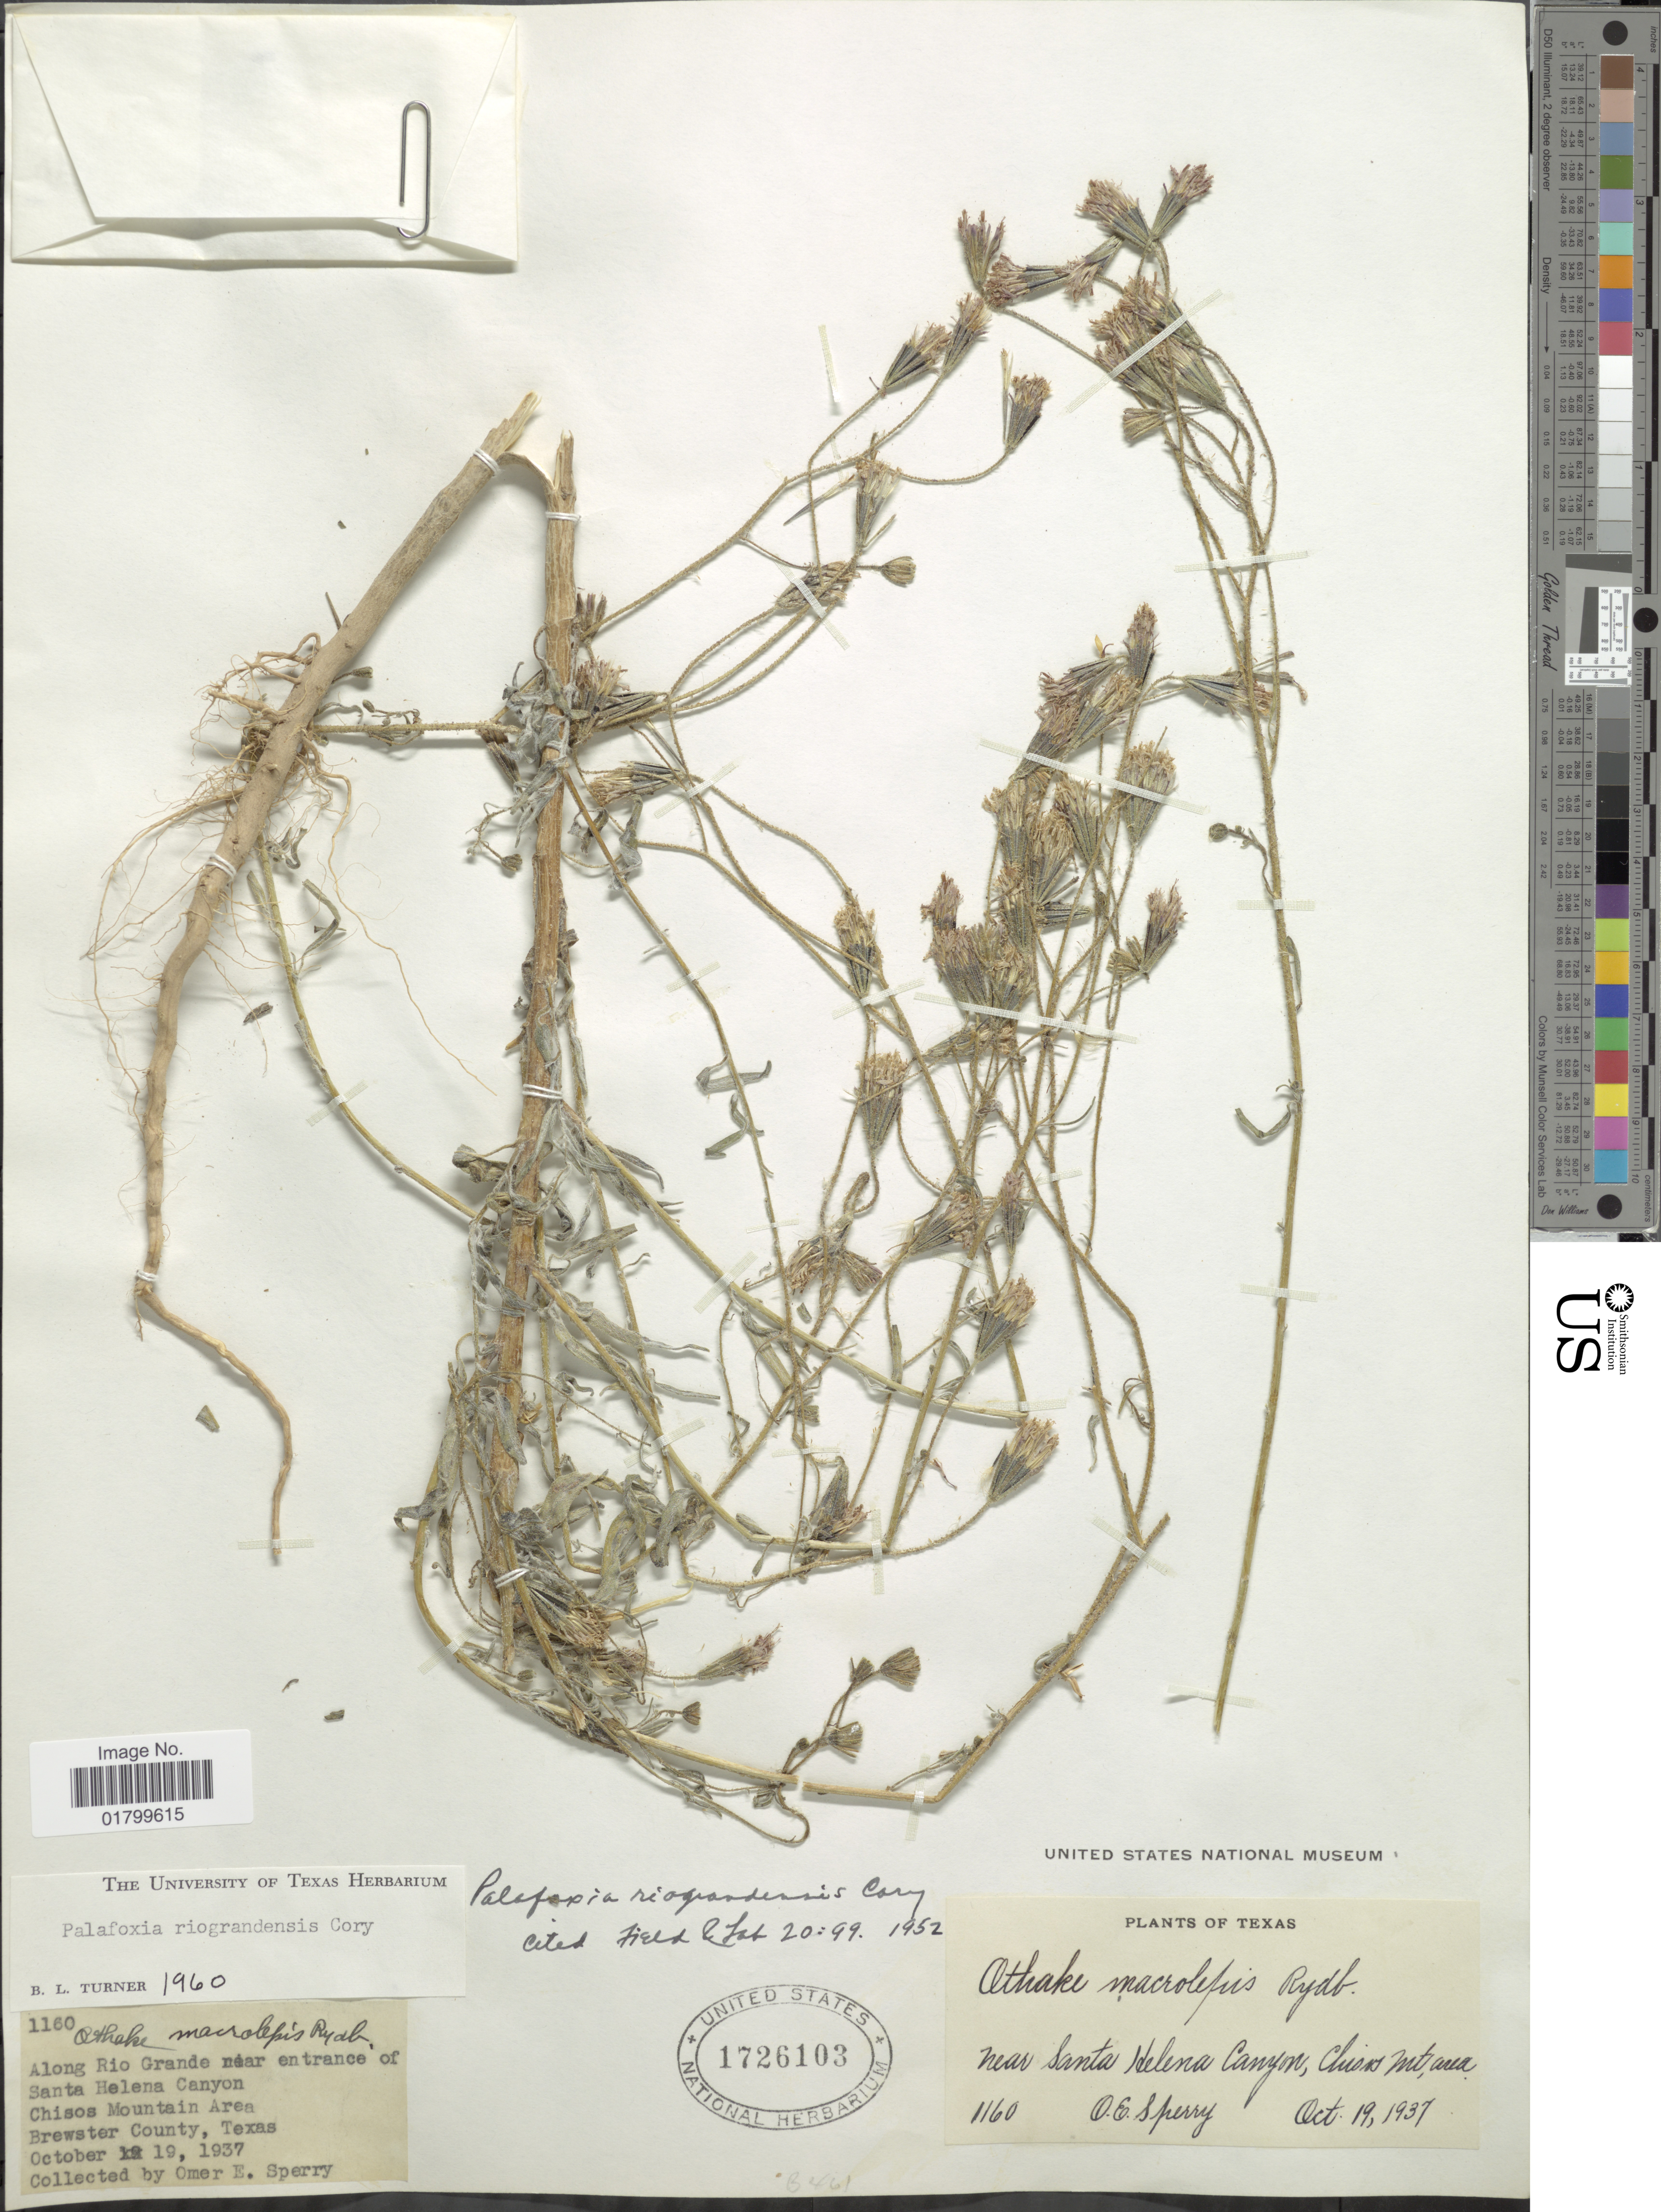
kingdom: Plantae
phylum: Tracheophyta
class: Magnoliopsida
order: Asterales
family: Asteraceae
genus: Palafoxia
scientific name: Palafoxia riograndensis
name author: Cory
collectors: O. E. Sperry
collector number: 1160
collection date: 1937-10-19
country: United States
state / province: Texas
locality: Near Santa Helena Canyon, Chisos Mt. Area, Along Rio Grande near entrance of Santa Helena Canyon, Chisos Mountain Area, Brewster County, Texas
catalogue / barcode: US 1726103